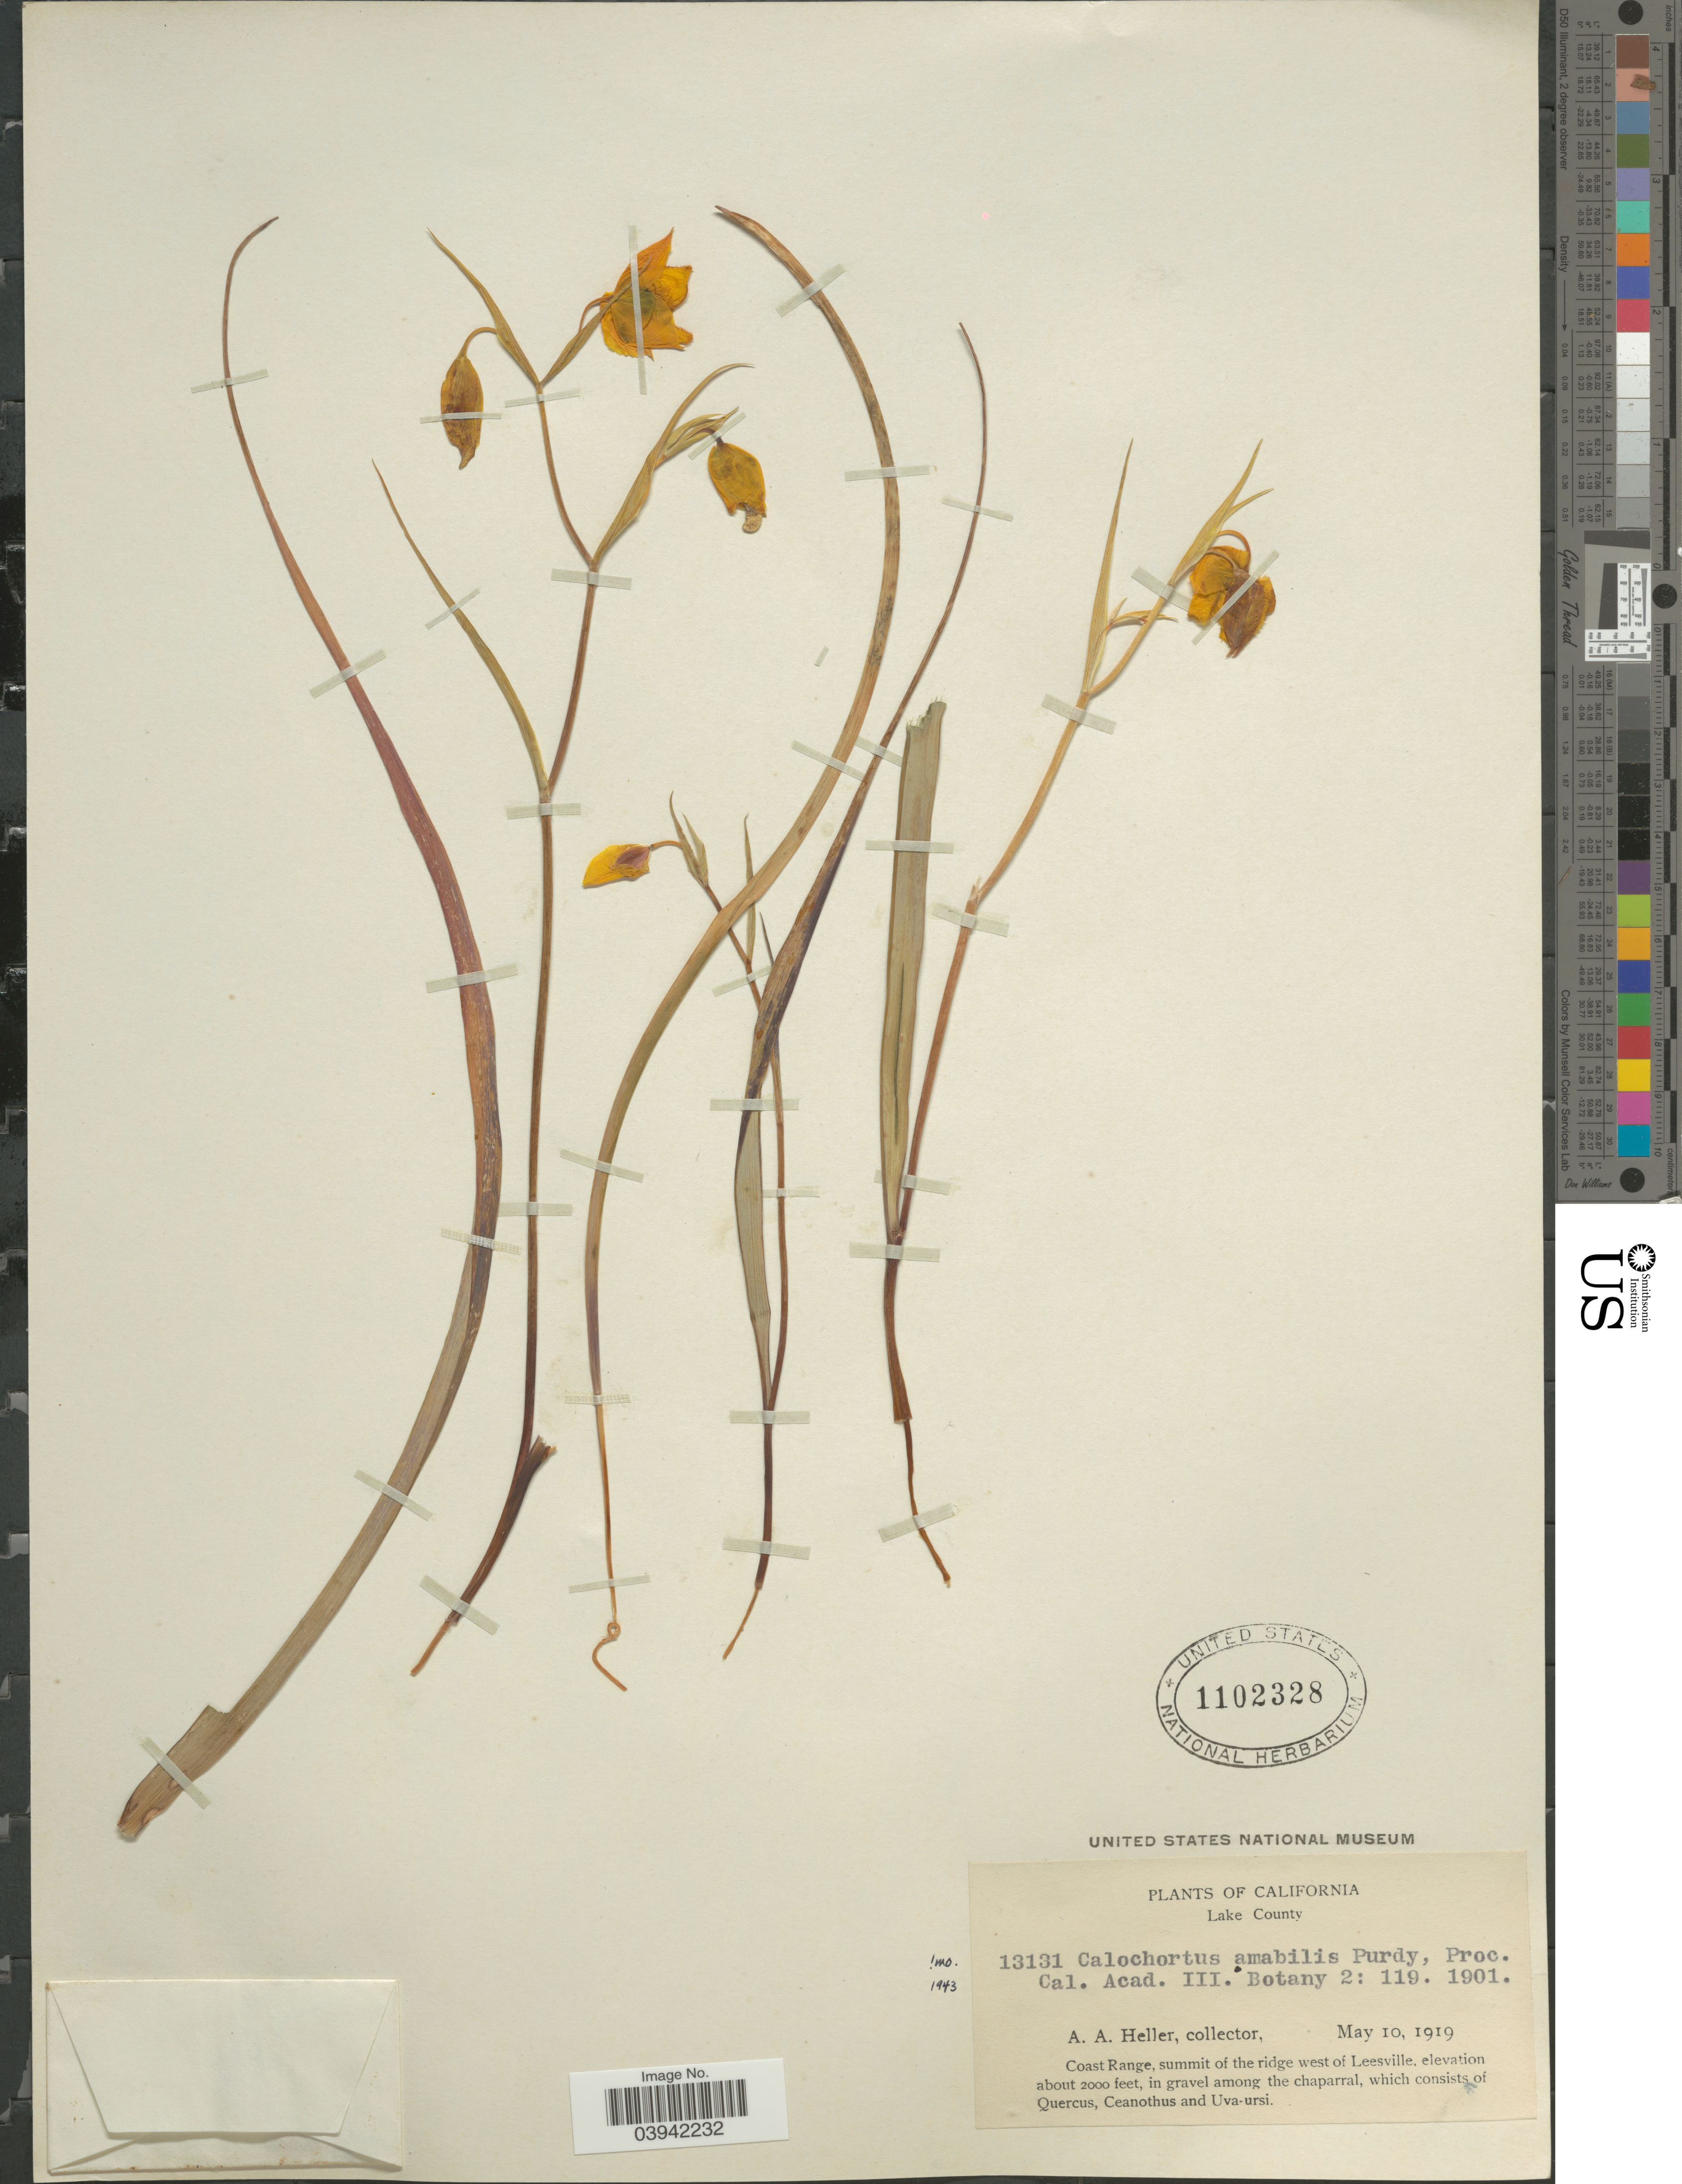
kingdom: Plantae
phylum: Tracheophyta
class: Liliopsida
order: Liliales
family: Liliaceae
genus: Calochortus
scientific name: Calochortus amabilis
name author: Purdy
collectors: A. A. Heller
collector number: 13131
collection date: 1919-05-10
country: United States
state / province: California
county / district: Lake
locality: Lake County. Coast Range, summit of the ridge west of Leesville, in gravel among the chaparral.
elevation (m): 610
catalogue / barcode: US 1102328